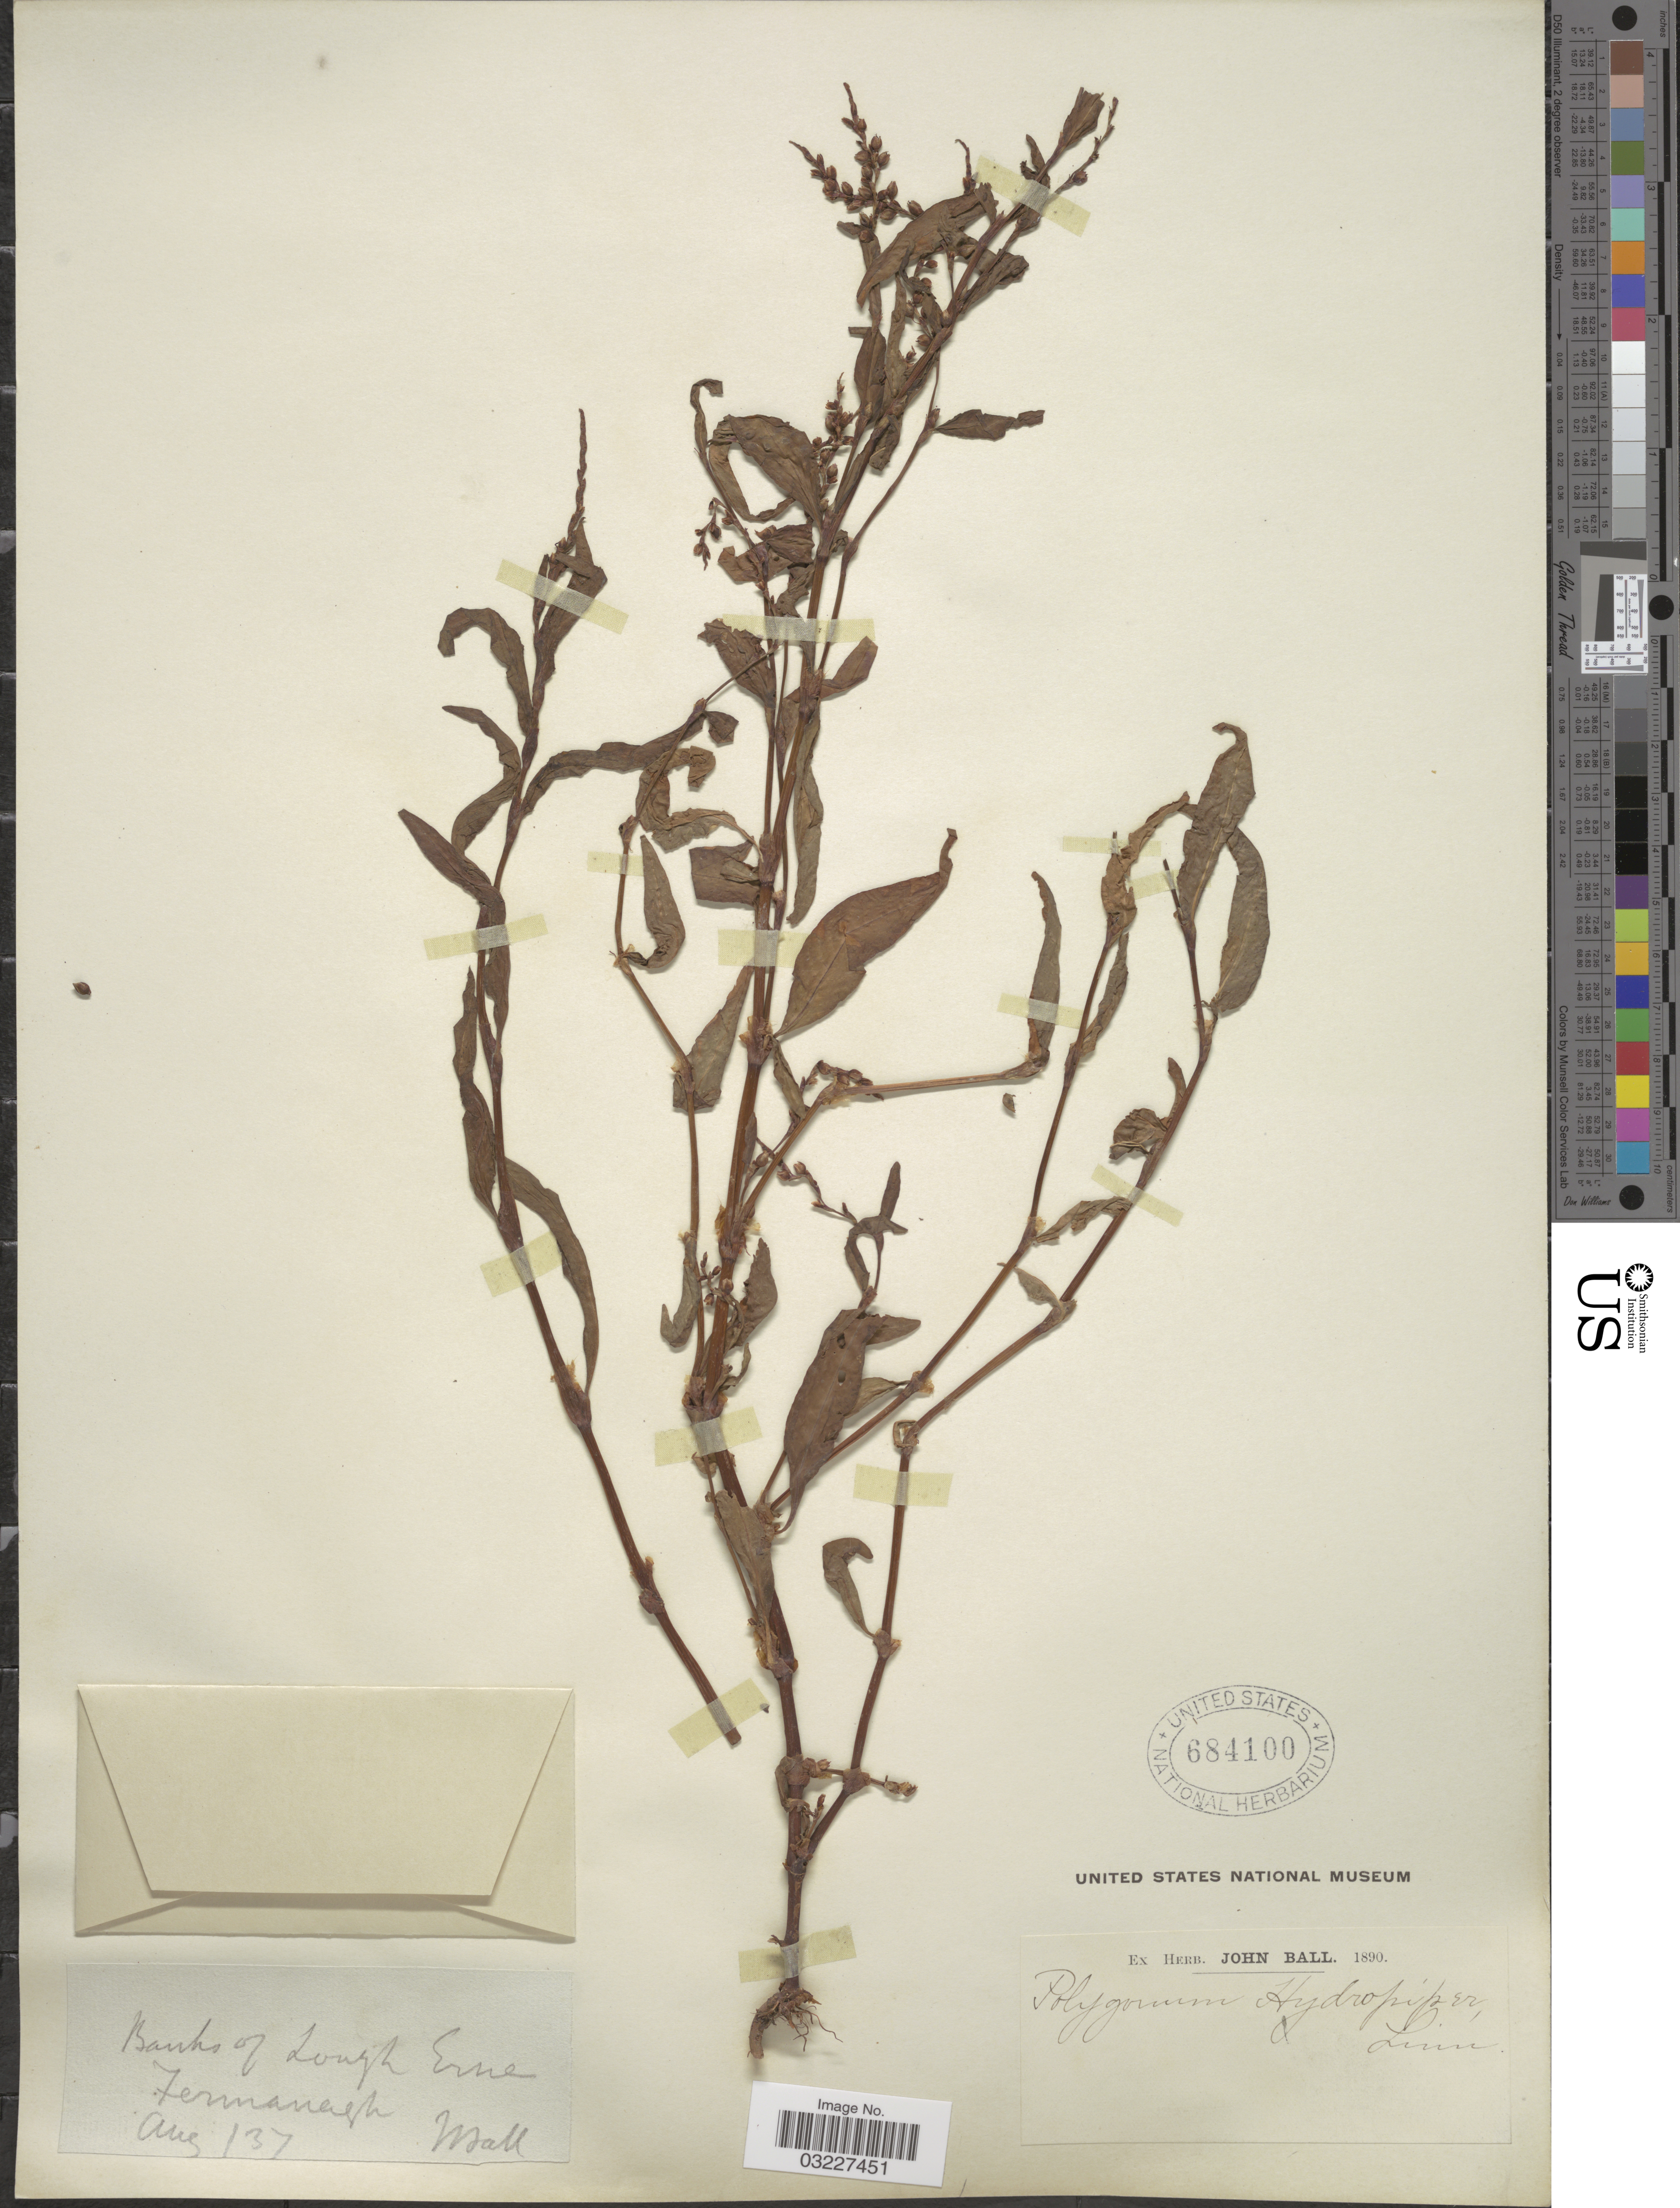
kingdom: Plantae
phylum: Tracheophyta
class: Magnoliopsida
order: Caryophyllales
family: Polygonaceae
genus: Polygonum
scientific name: Polygonum hydropiper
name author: L.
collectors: J. Ball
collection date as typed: Transcribed d/m/y: /8/37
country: United Kingdom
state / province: Northern Ireland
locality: Banks of Lough Erne Fermanagh.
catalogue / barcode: US 684100